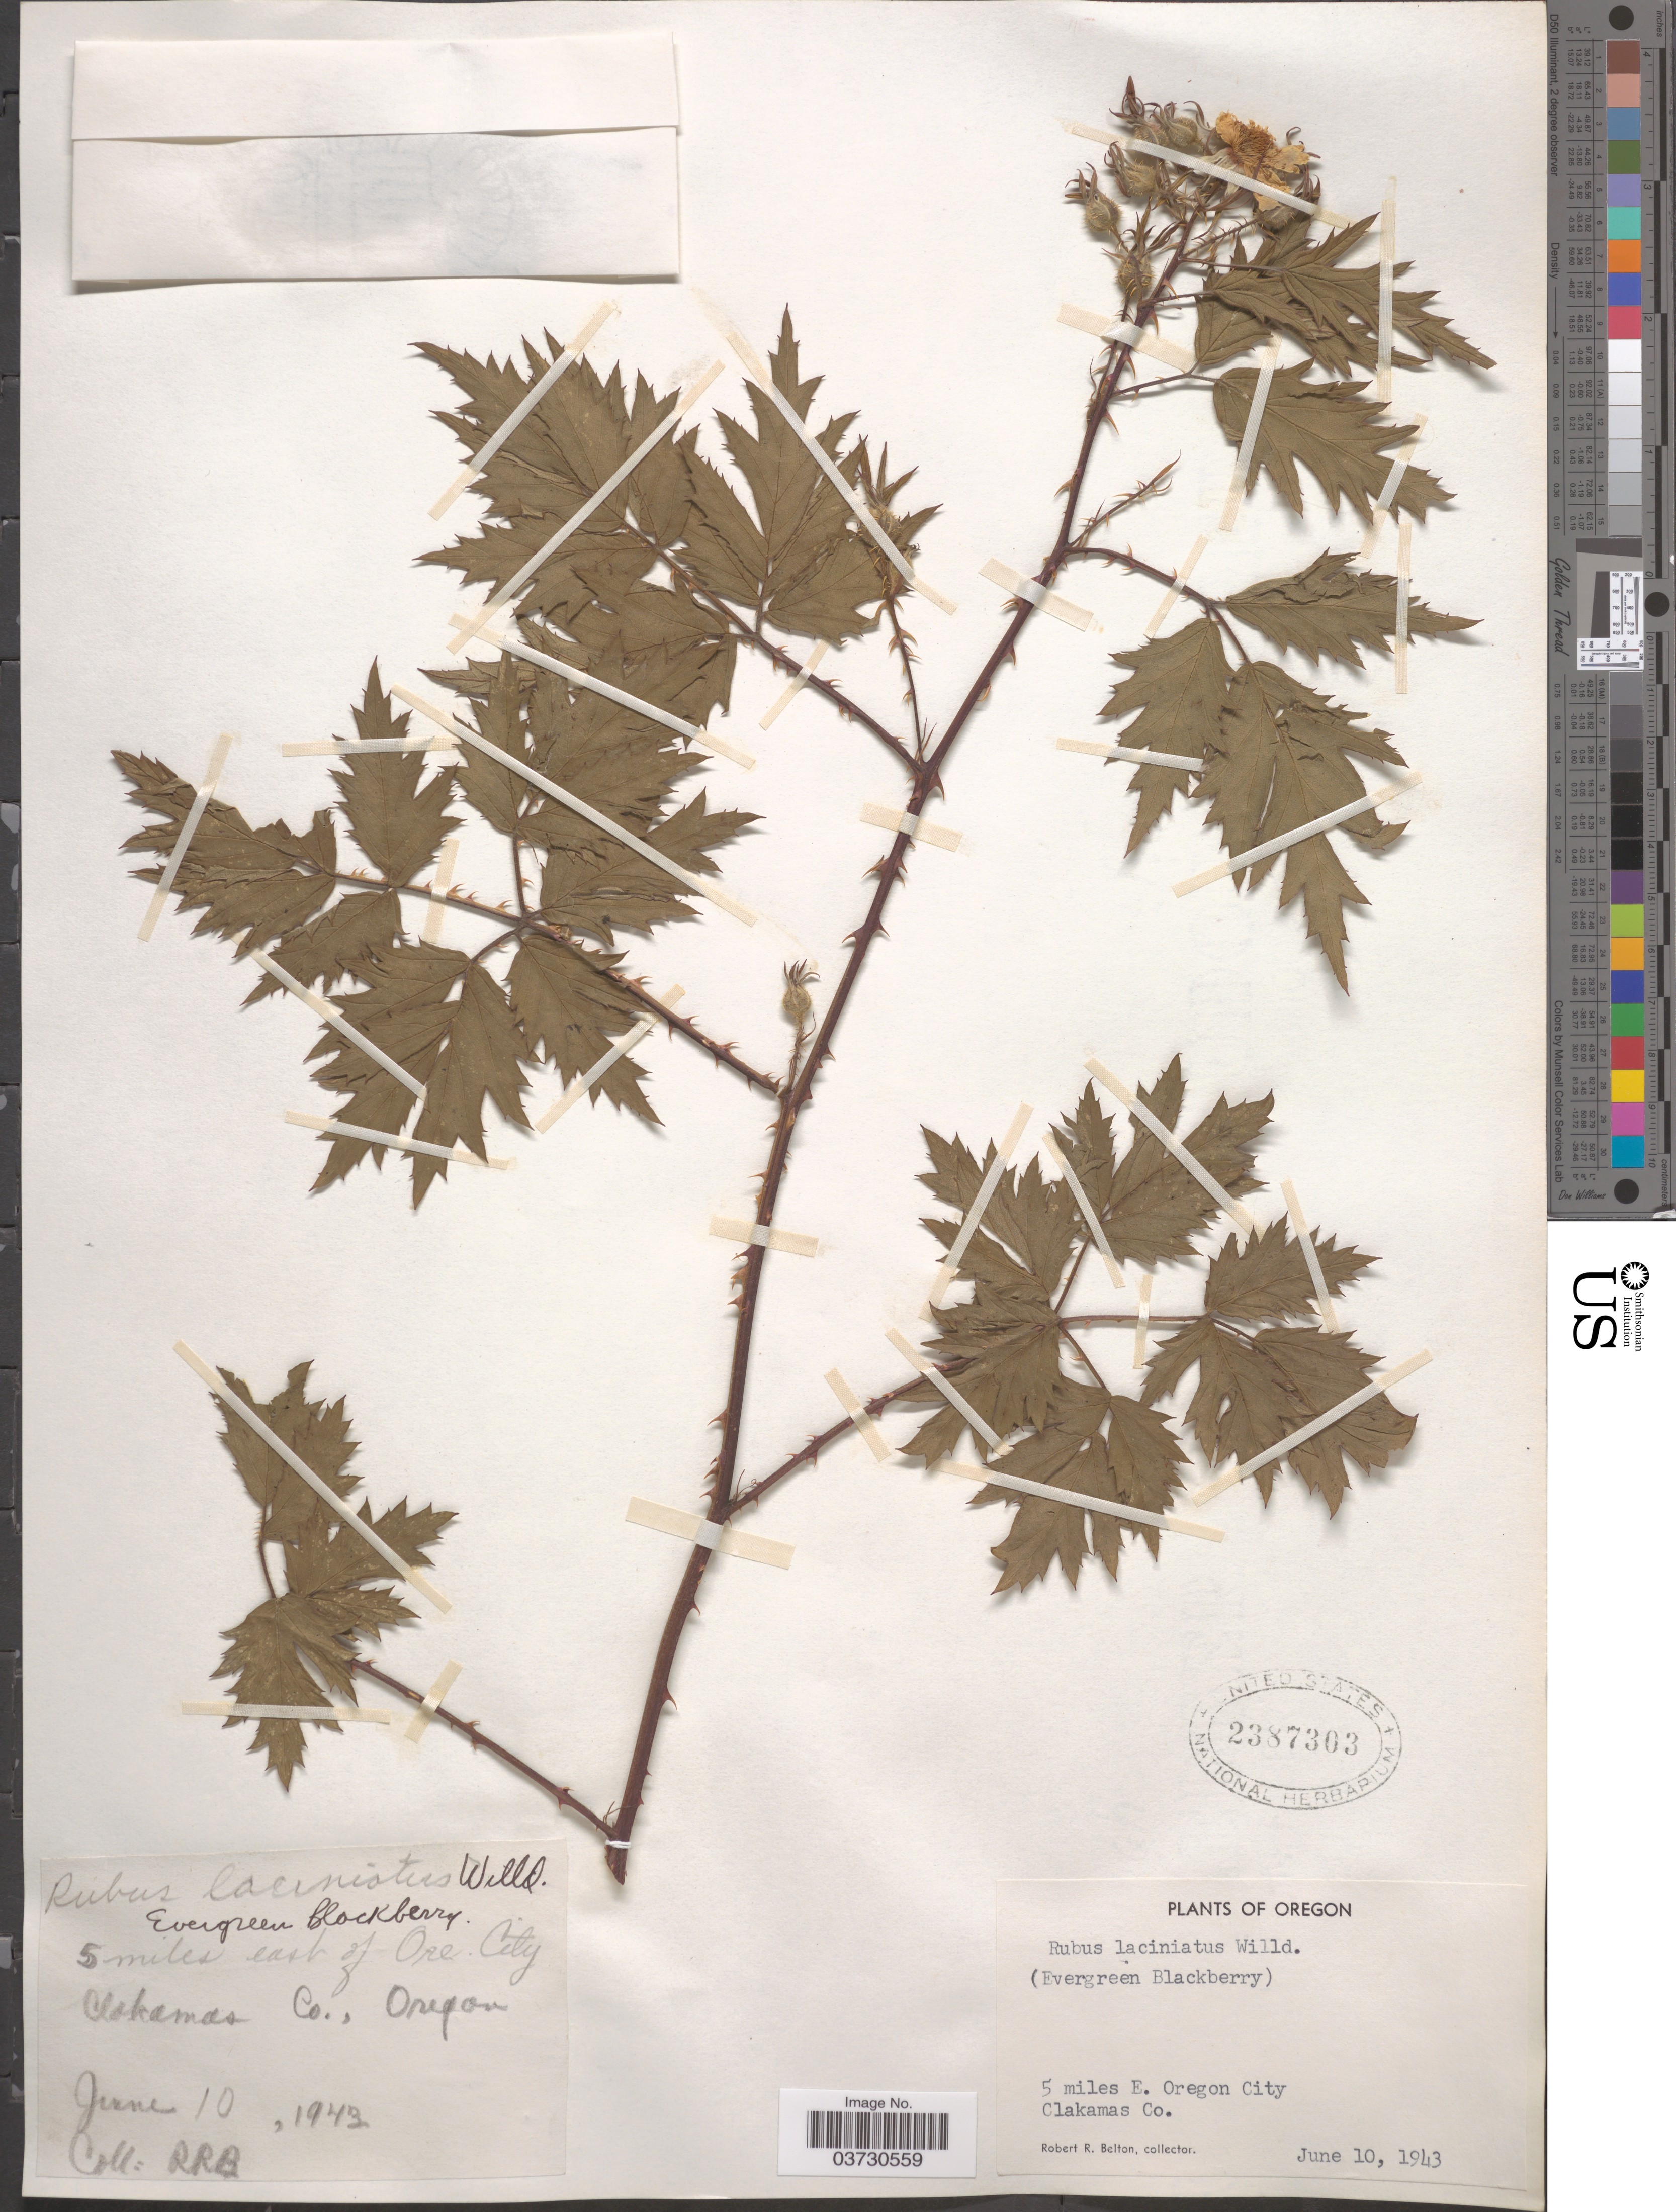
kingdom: Plantae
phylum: Tracheophyta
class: Magnoliopsida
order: Rosales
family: Rosaceae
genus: Rubus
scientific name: Rubus laciniatus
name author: Willd.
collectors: R. Belton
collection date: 1943-06-10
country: United States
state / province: Oregon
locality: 5 miles east of Oregon City. Clakamas Co.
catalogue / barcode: US 2387303